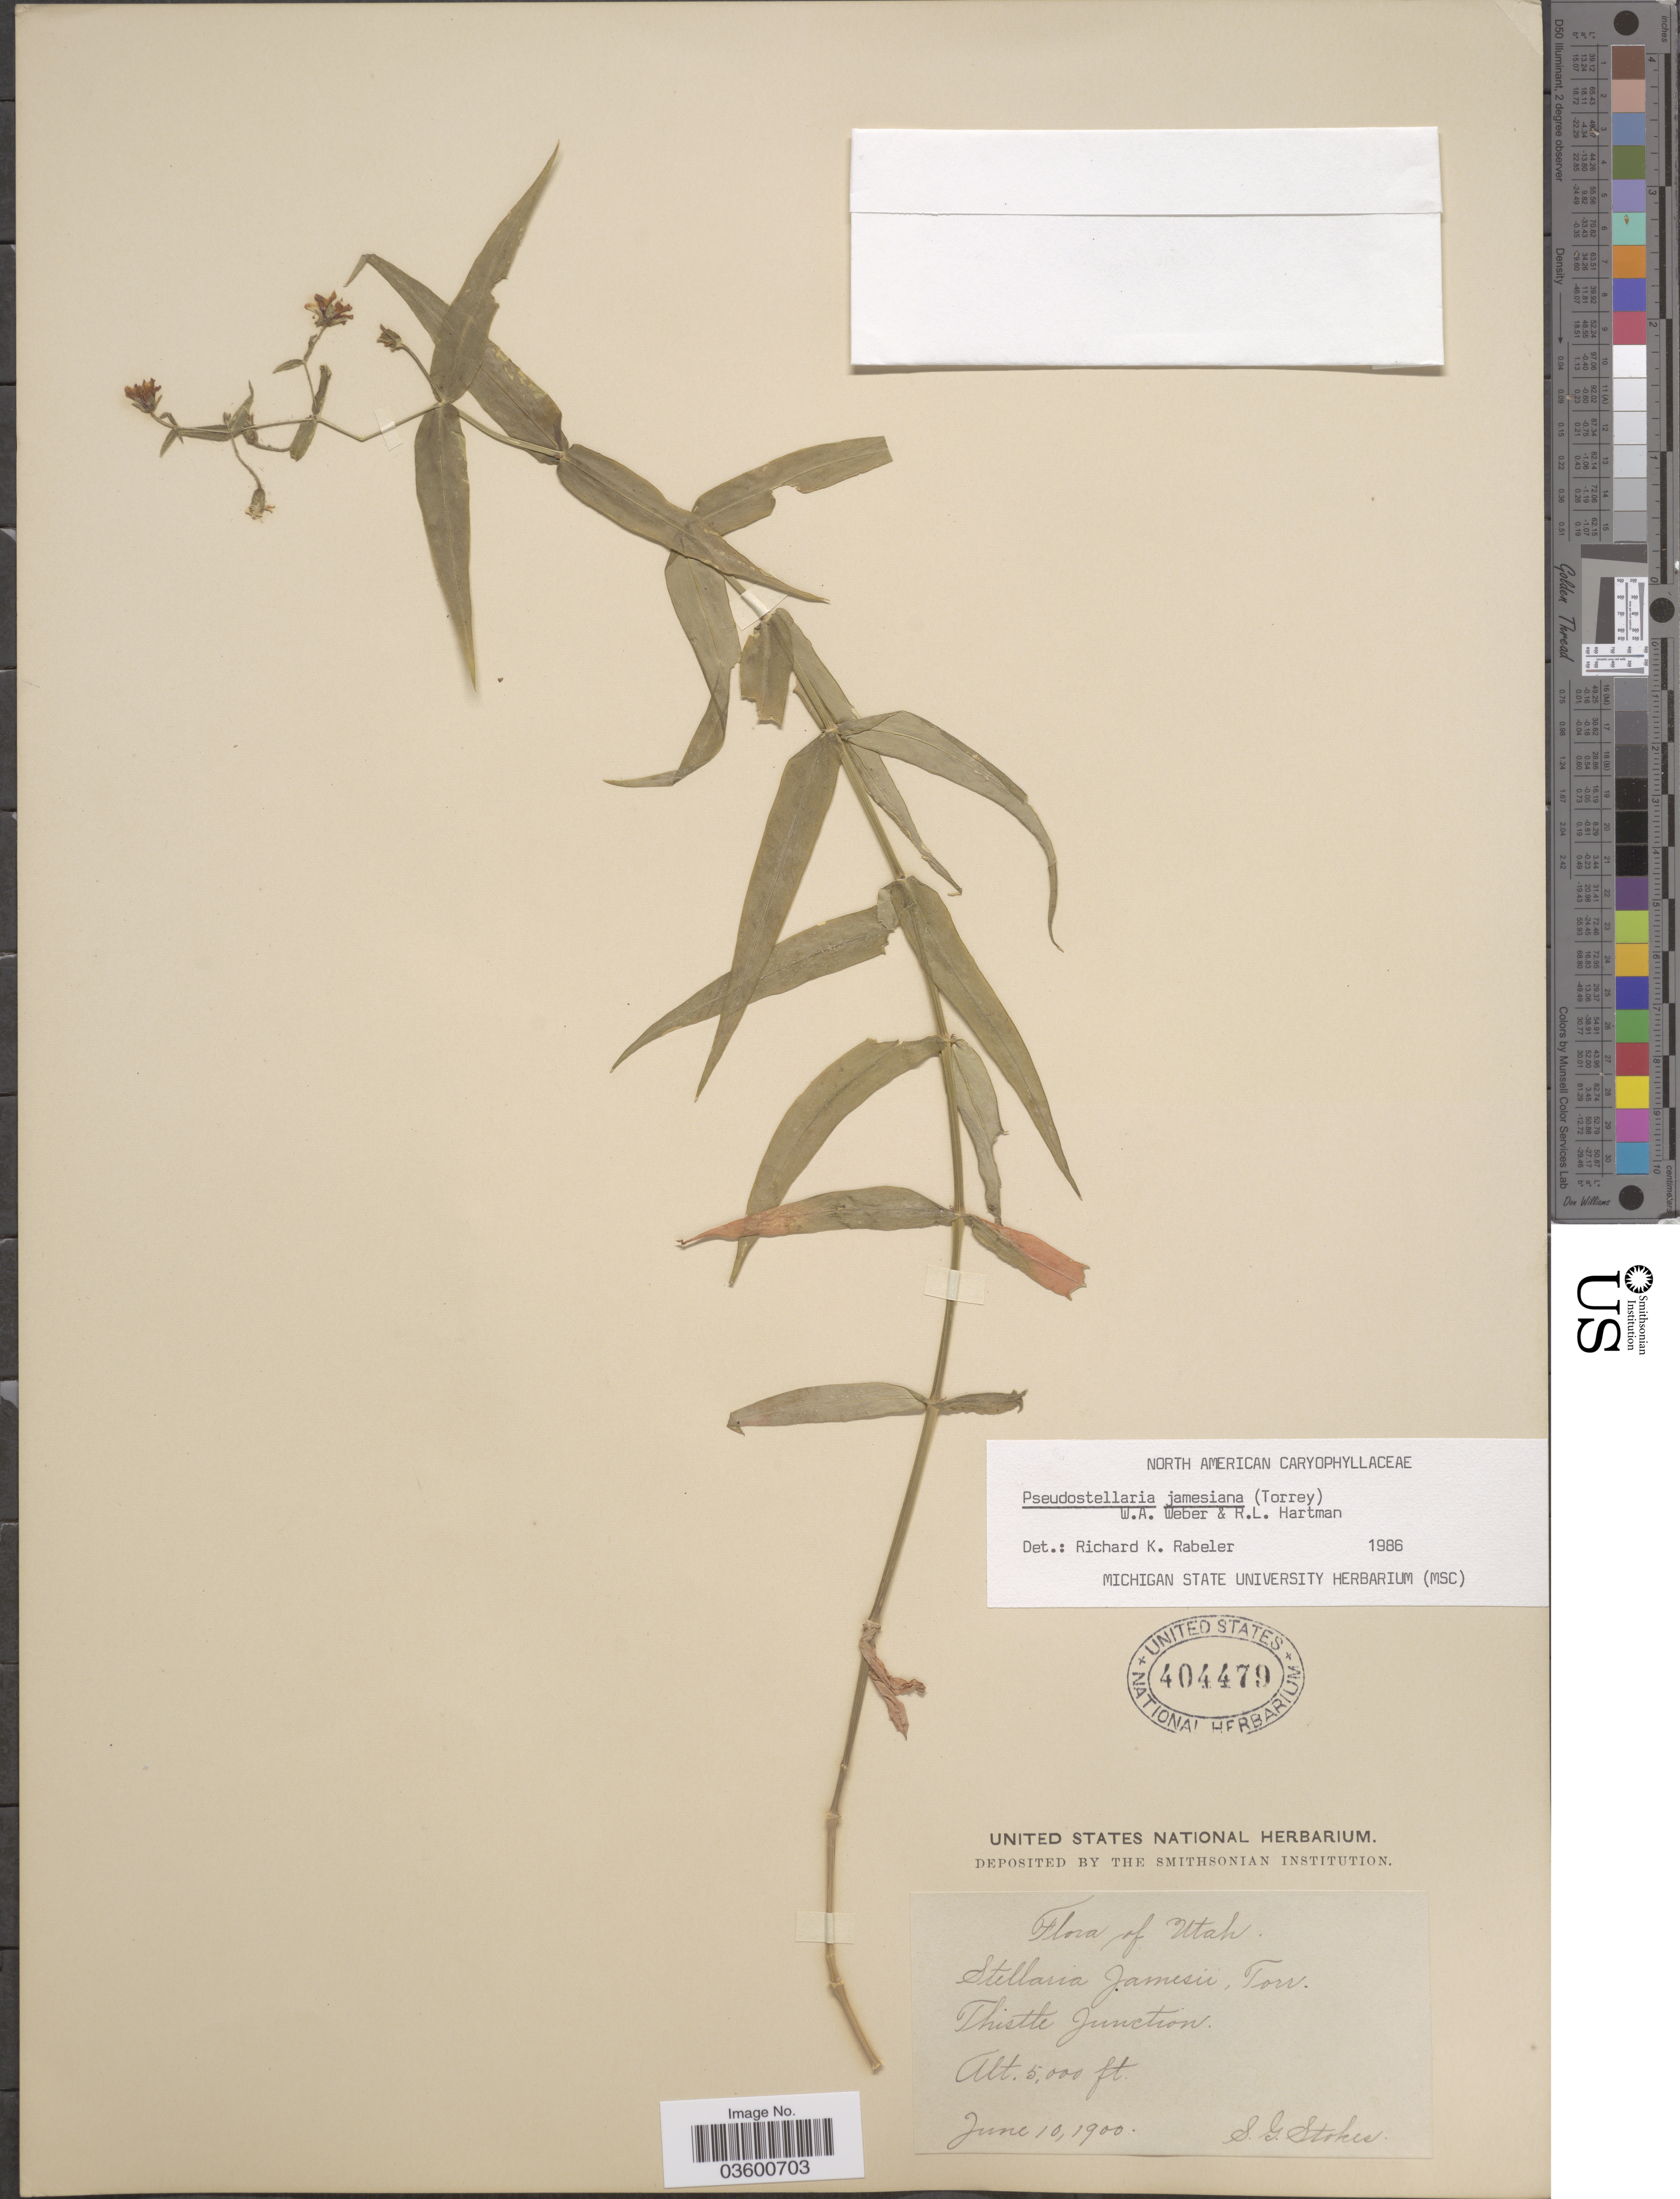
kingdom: Plantae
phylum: Tracheophyta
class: Magnoliopsida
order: Caryophyllales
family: Caryophyllaceae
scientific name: Torreyostellaria jamesiana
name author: (Torr.) Gang Yao et al.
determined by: Strong, M. T., (US), Smithsonian Institution - National Museum of Natural History (UNITED STATES)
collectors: S. G. Stokes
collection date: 1900-06-10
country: United States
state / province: Utah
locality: Thistle Junction.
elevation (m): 1524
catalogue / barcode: US 404479